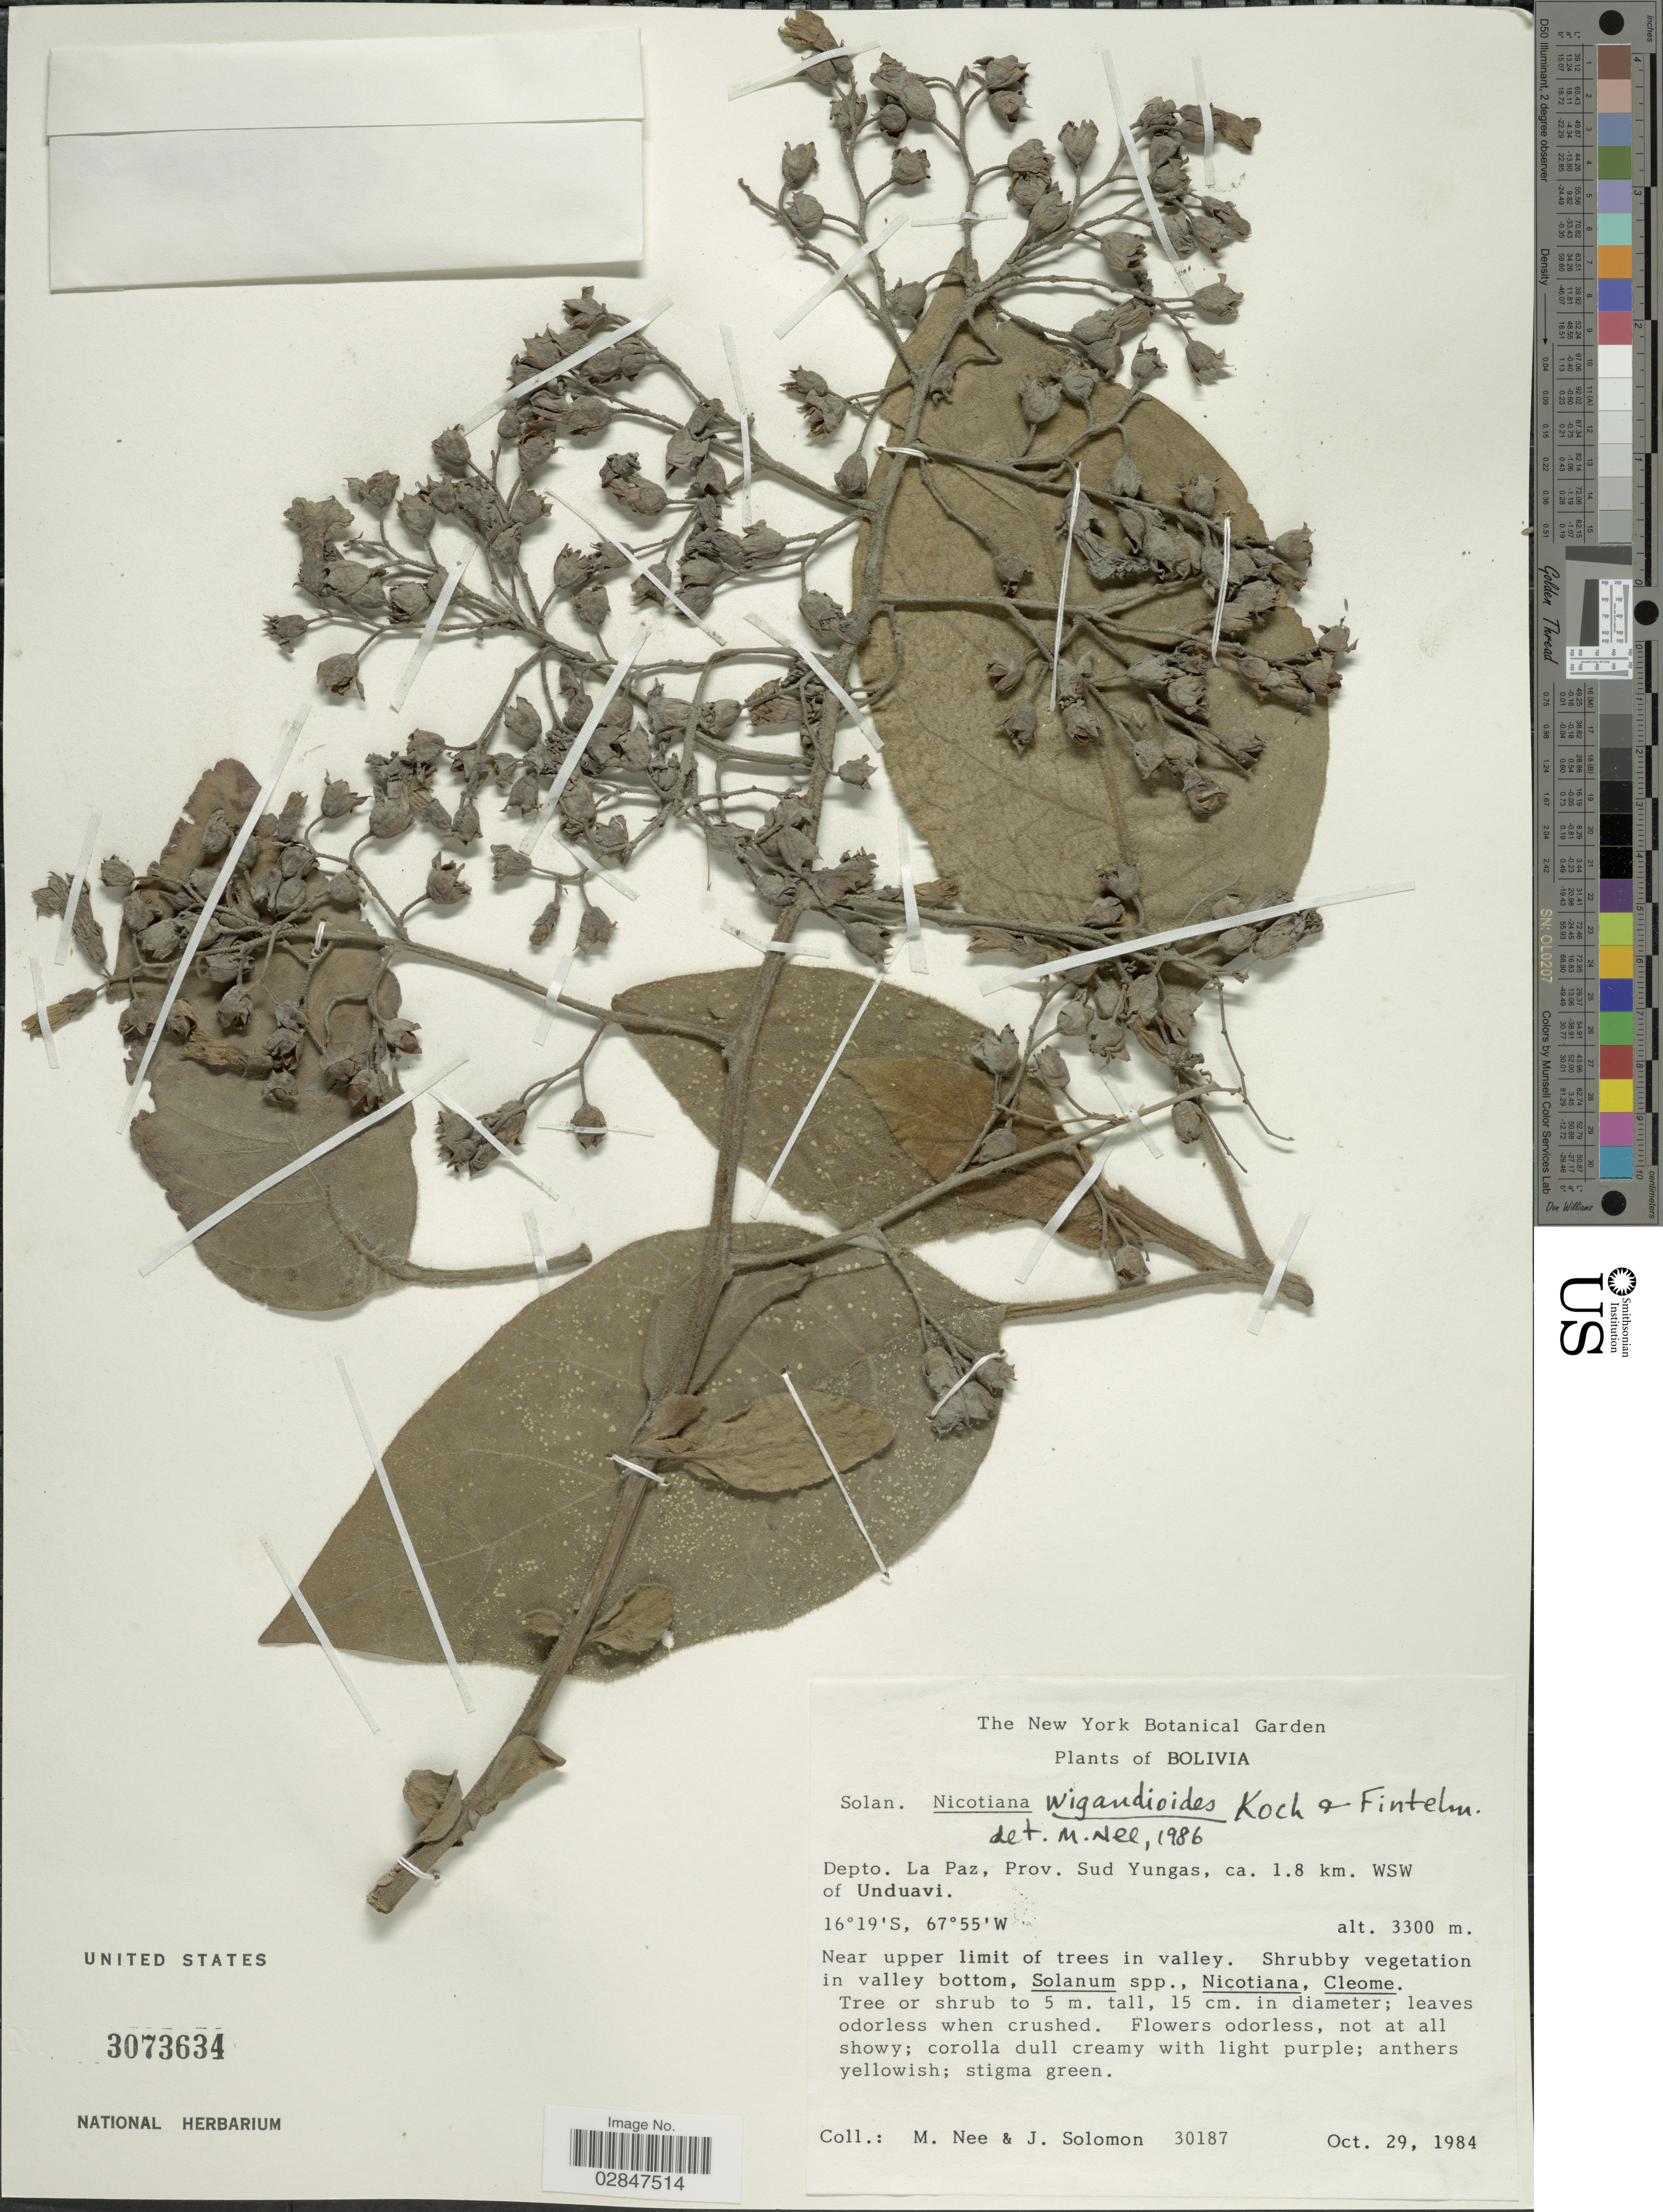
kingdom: Plantae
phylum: Tracheophyta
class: Magnoliopsida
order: Solanales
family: Solanaceae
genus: Nicotiana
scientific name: Nicotiana wigandioides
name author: K. Koch & Fintelm.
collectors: M. Nee & J. Solomon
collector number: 30187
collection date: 1984-10-29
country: Bolivia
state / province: La Paz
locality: Depto. La Paz, Prov. Sud Yungas, ca. 1.8 km. WSW of Unduavi.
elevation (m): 3300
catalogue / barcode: US 30736374